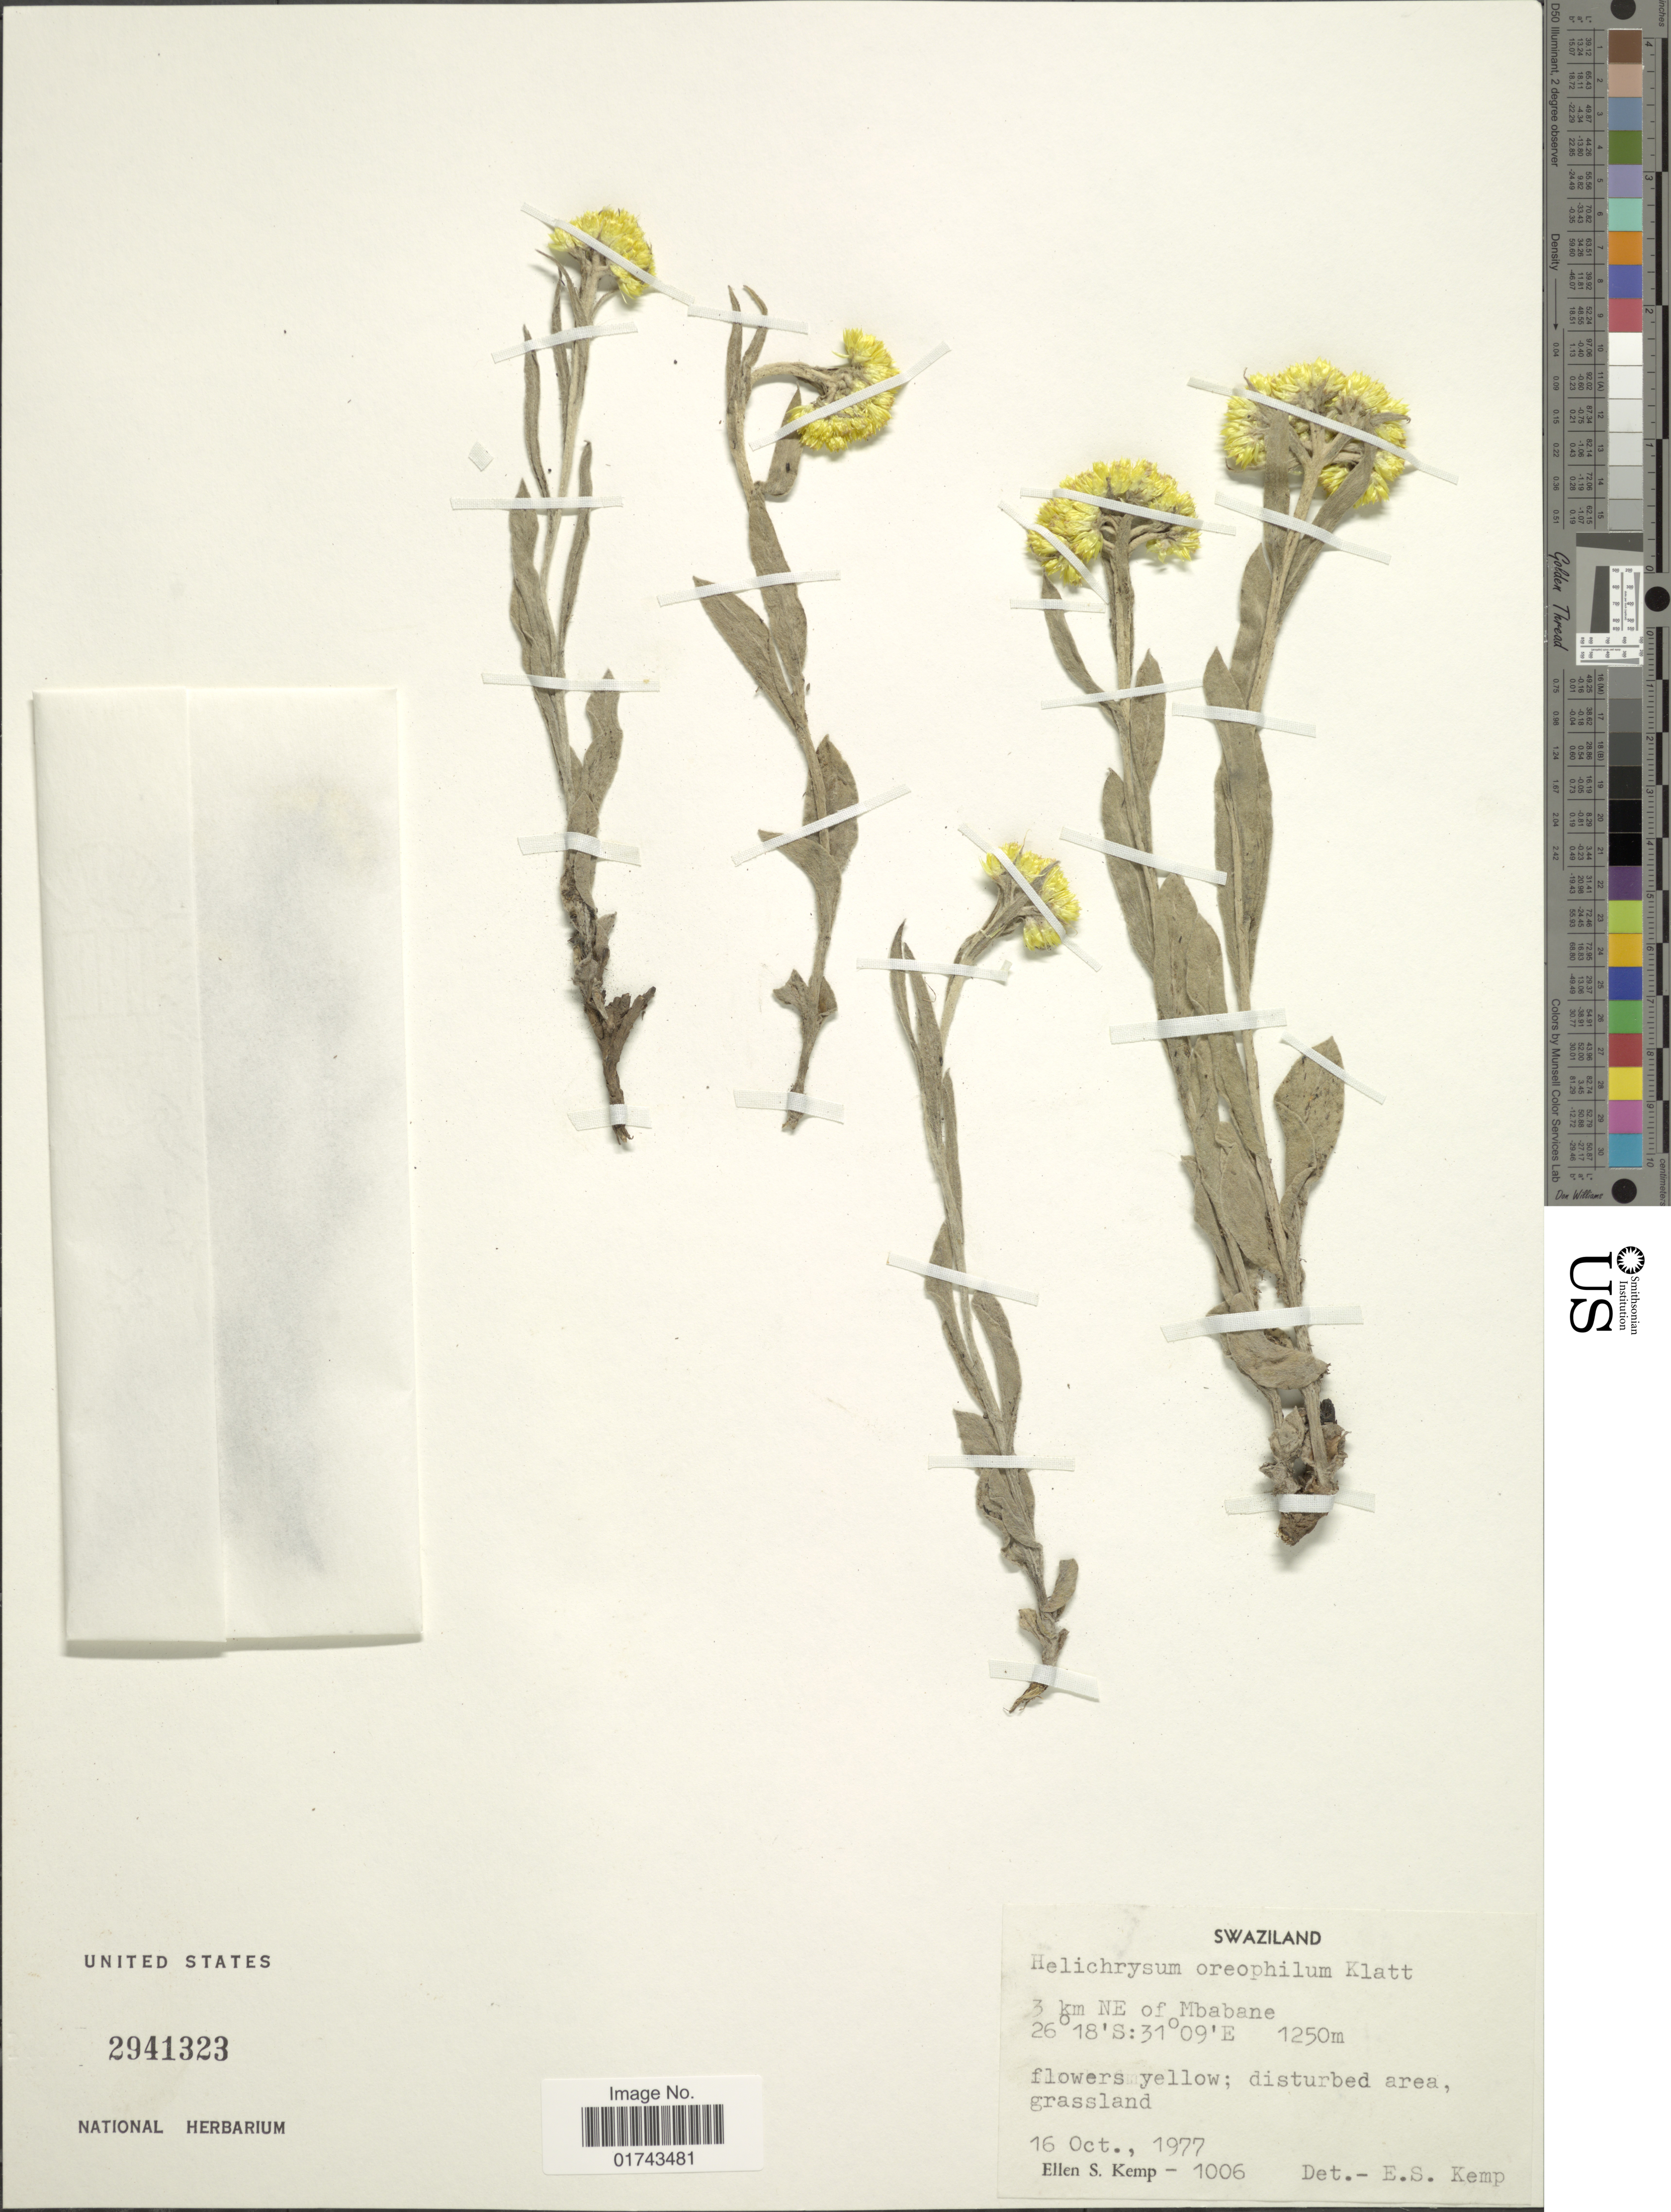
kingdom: Plantae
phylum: Tracheophyta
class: Magnoliopsida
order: Asterales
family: Asteraceae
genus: Helichrysum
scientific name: Helichrysum oreophilum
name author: Klatt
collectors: E. S. Kemp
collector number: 1006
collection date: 1977-10-16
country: Eswatini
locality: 3 km NE of Mbabane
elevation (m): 1250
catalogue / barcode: US 2941323